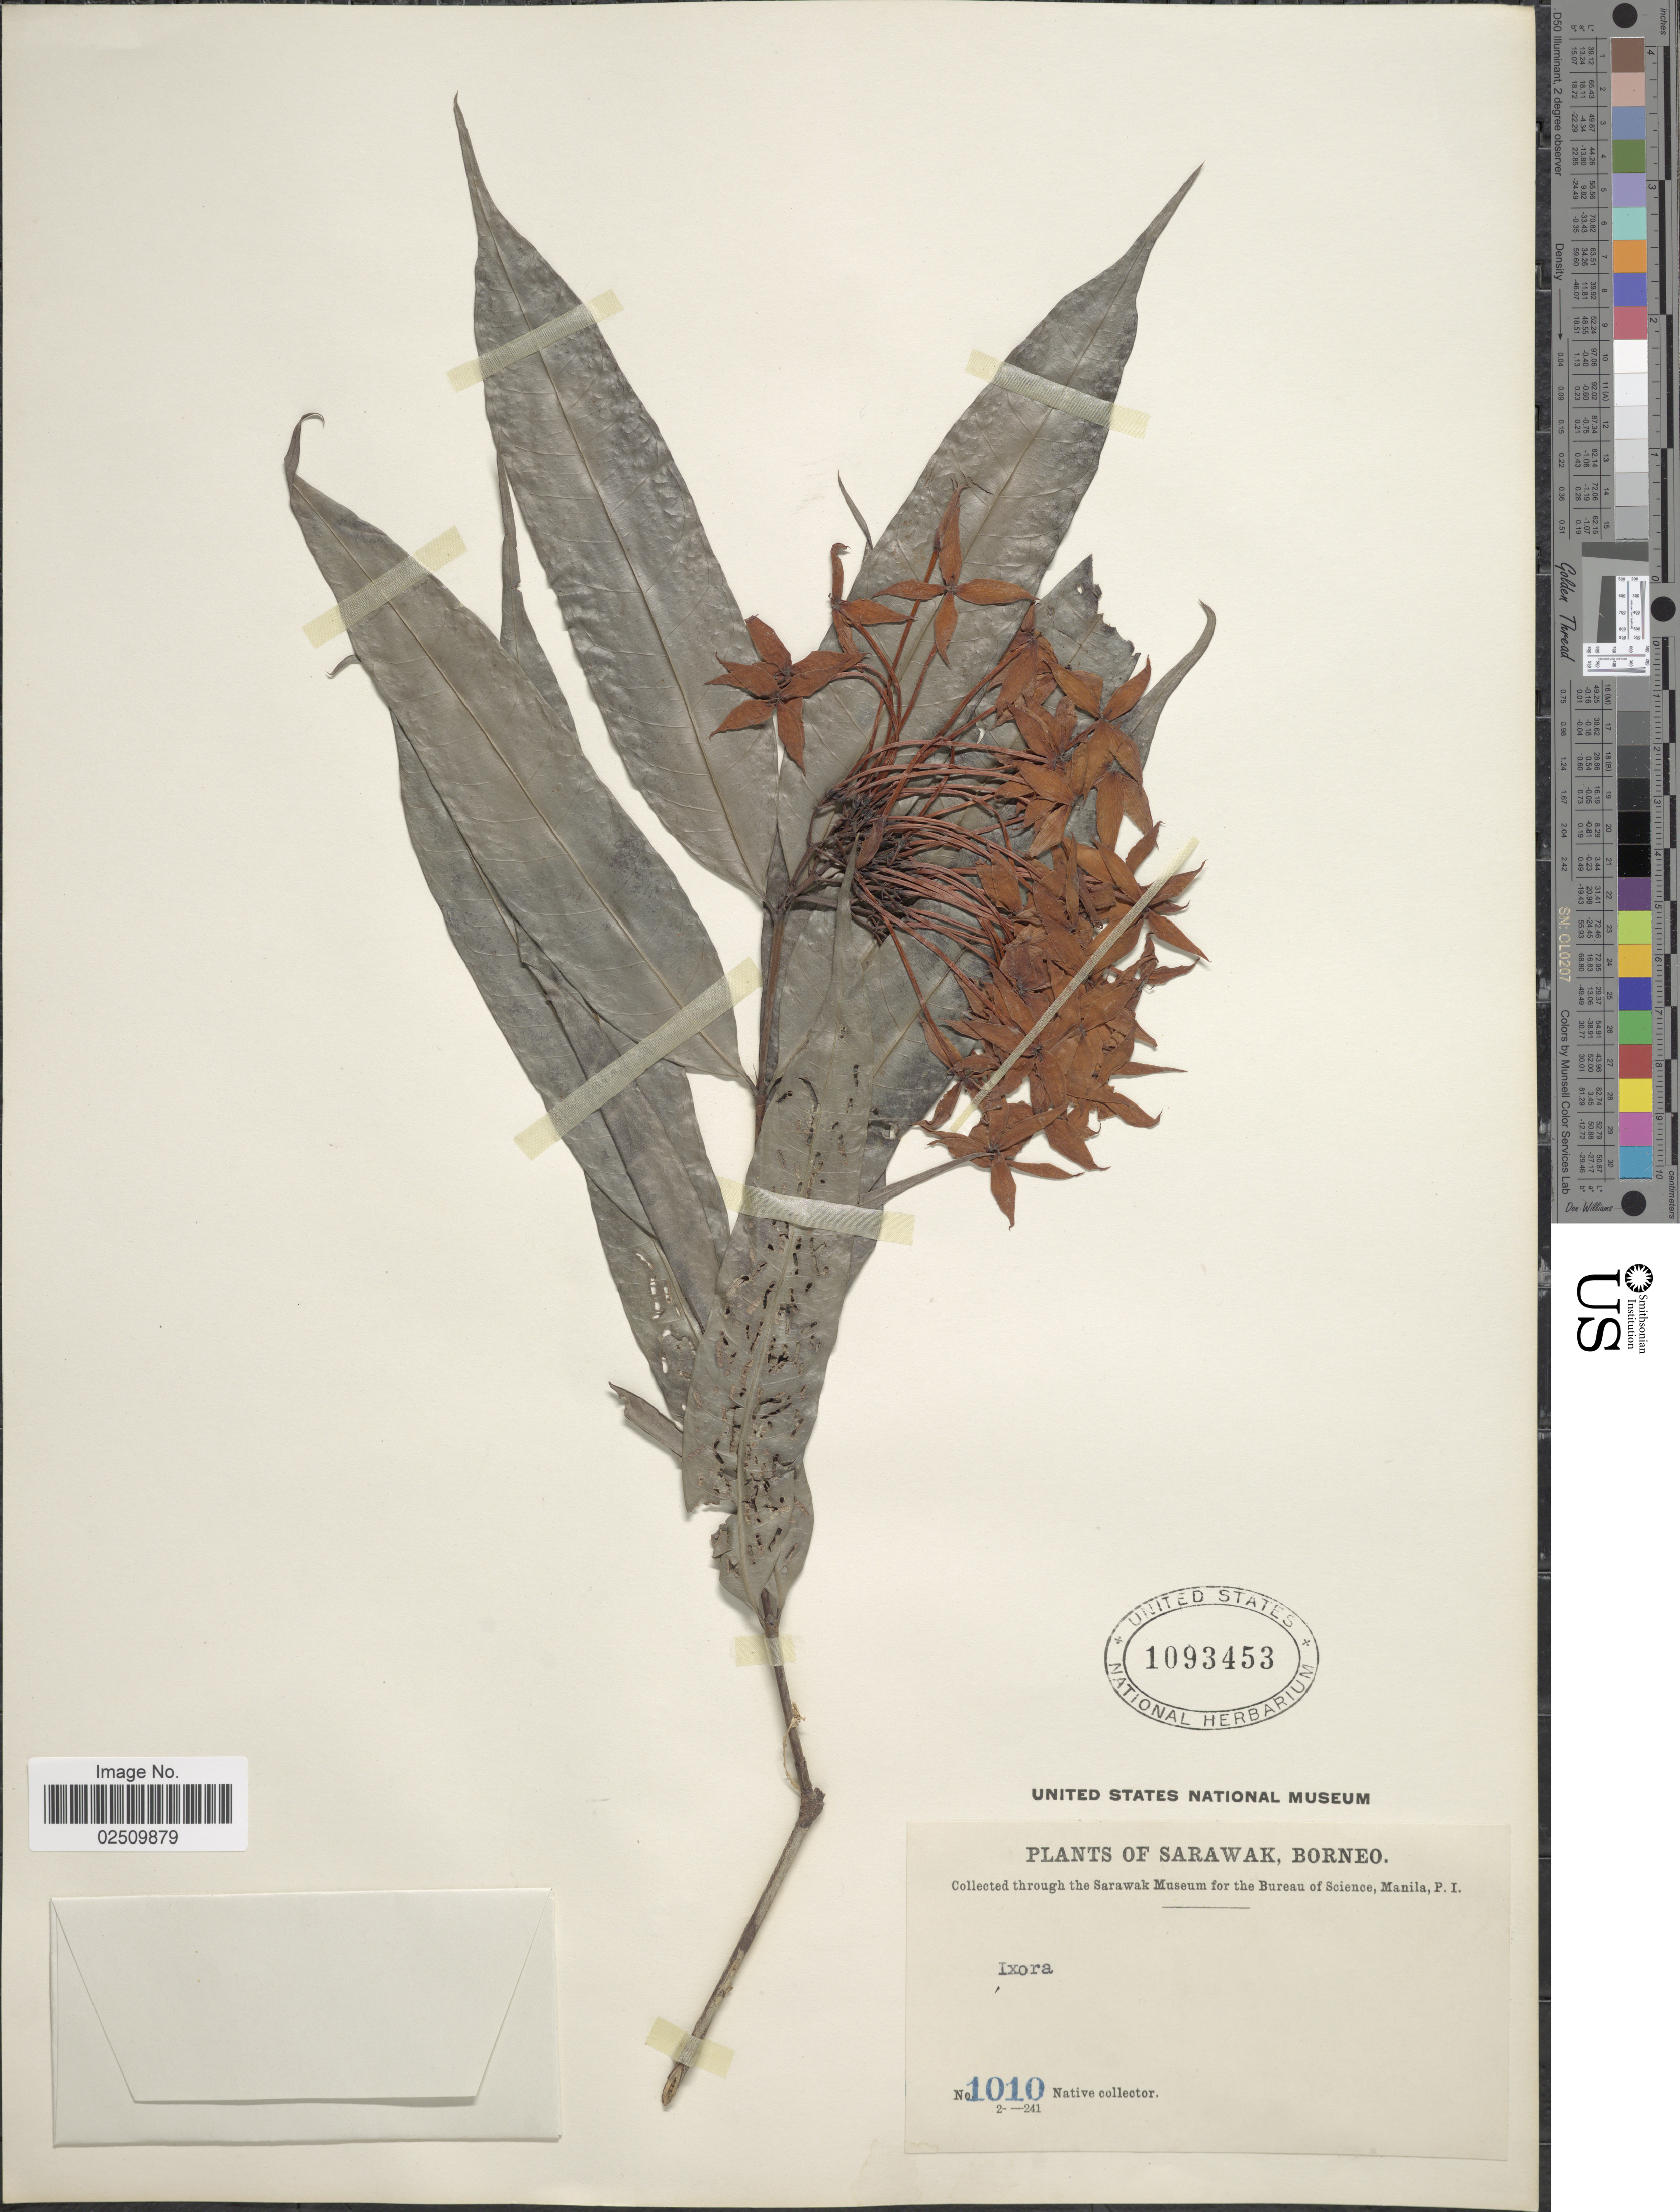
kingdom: Plantae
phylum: Tracheophyta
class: Magnoliopsida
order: Gentianales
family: Rubiaceae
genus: Ixora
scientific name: Ixora sp.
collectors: Native collector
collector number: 1010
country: Malaysia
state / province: Sarawak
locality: Borneo.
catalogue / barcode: US 1093453